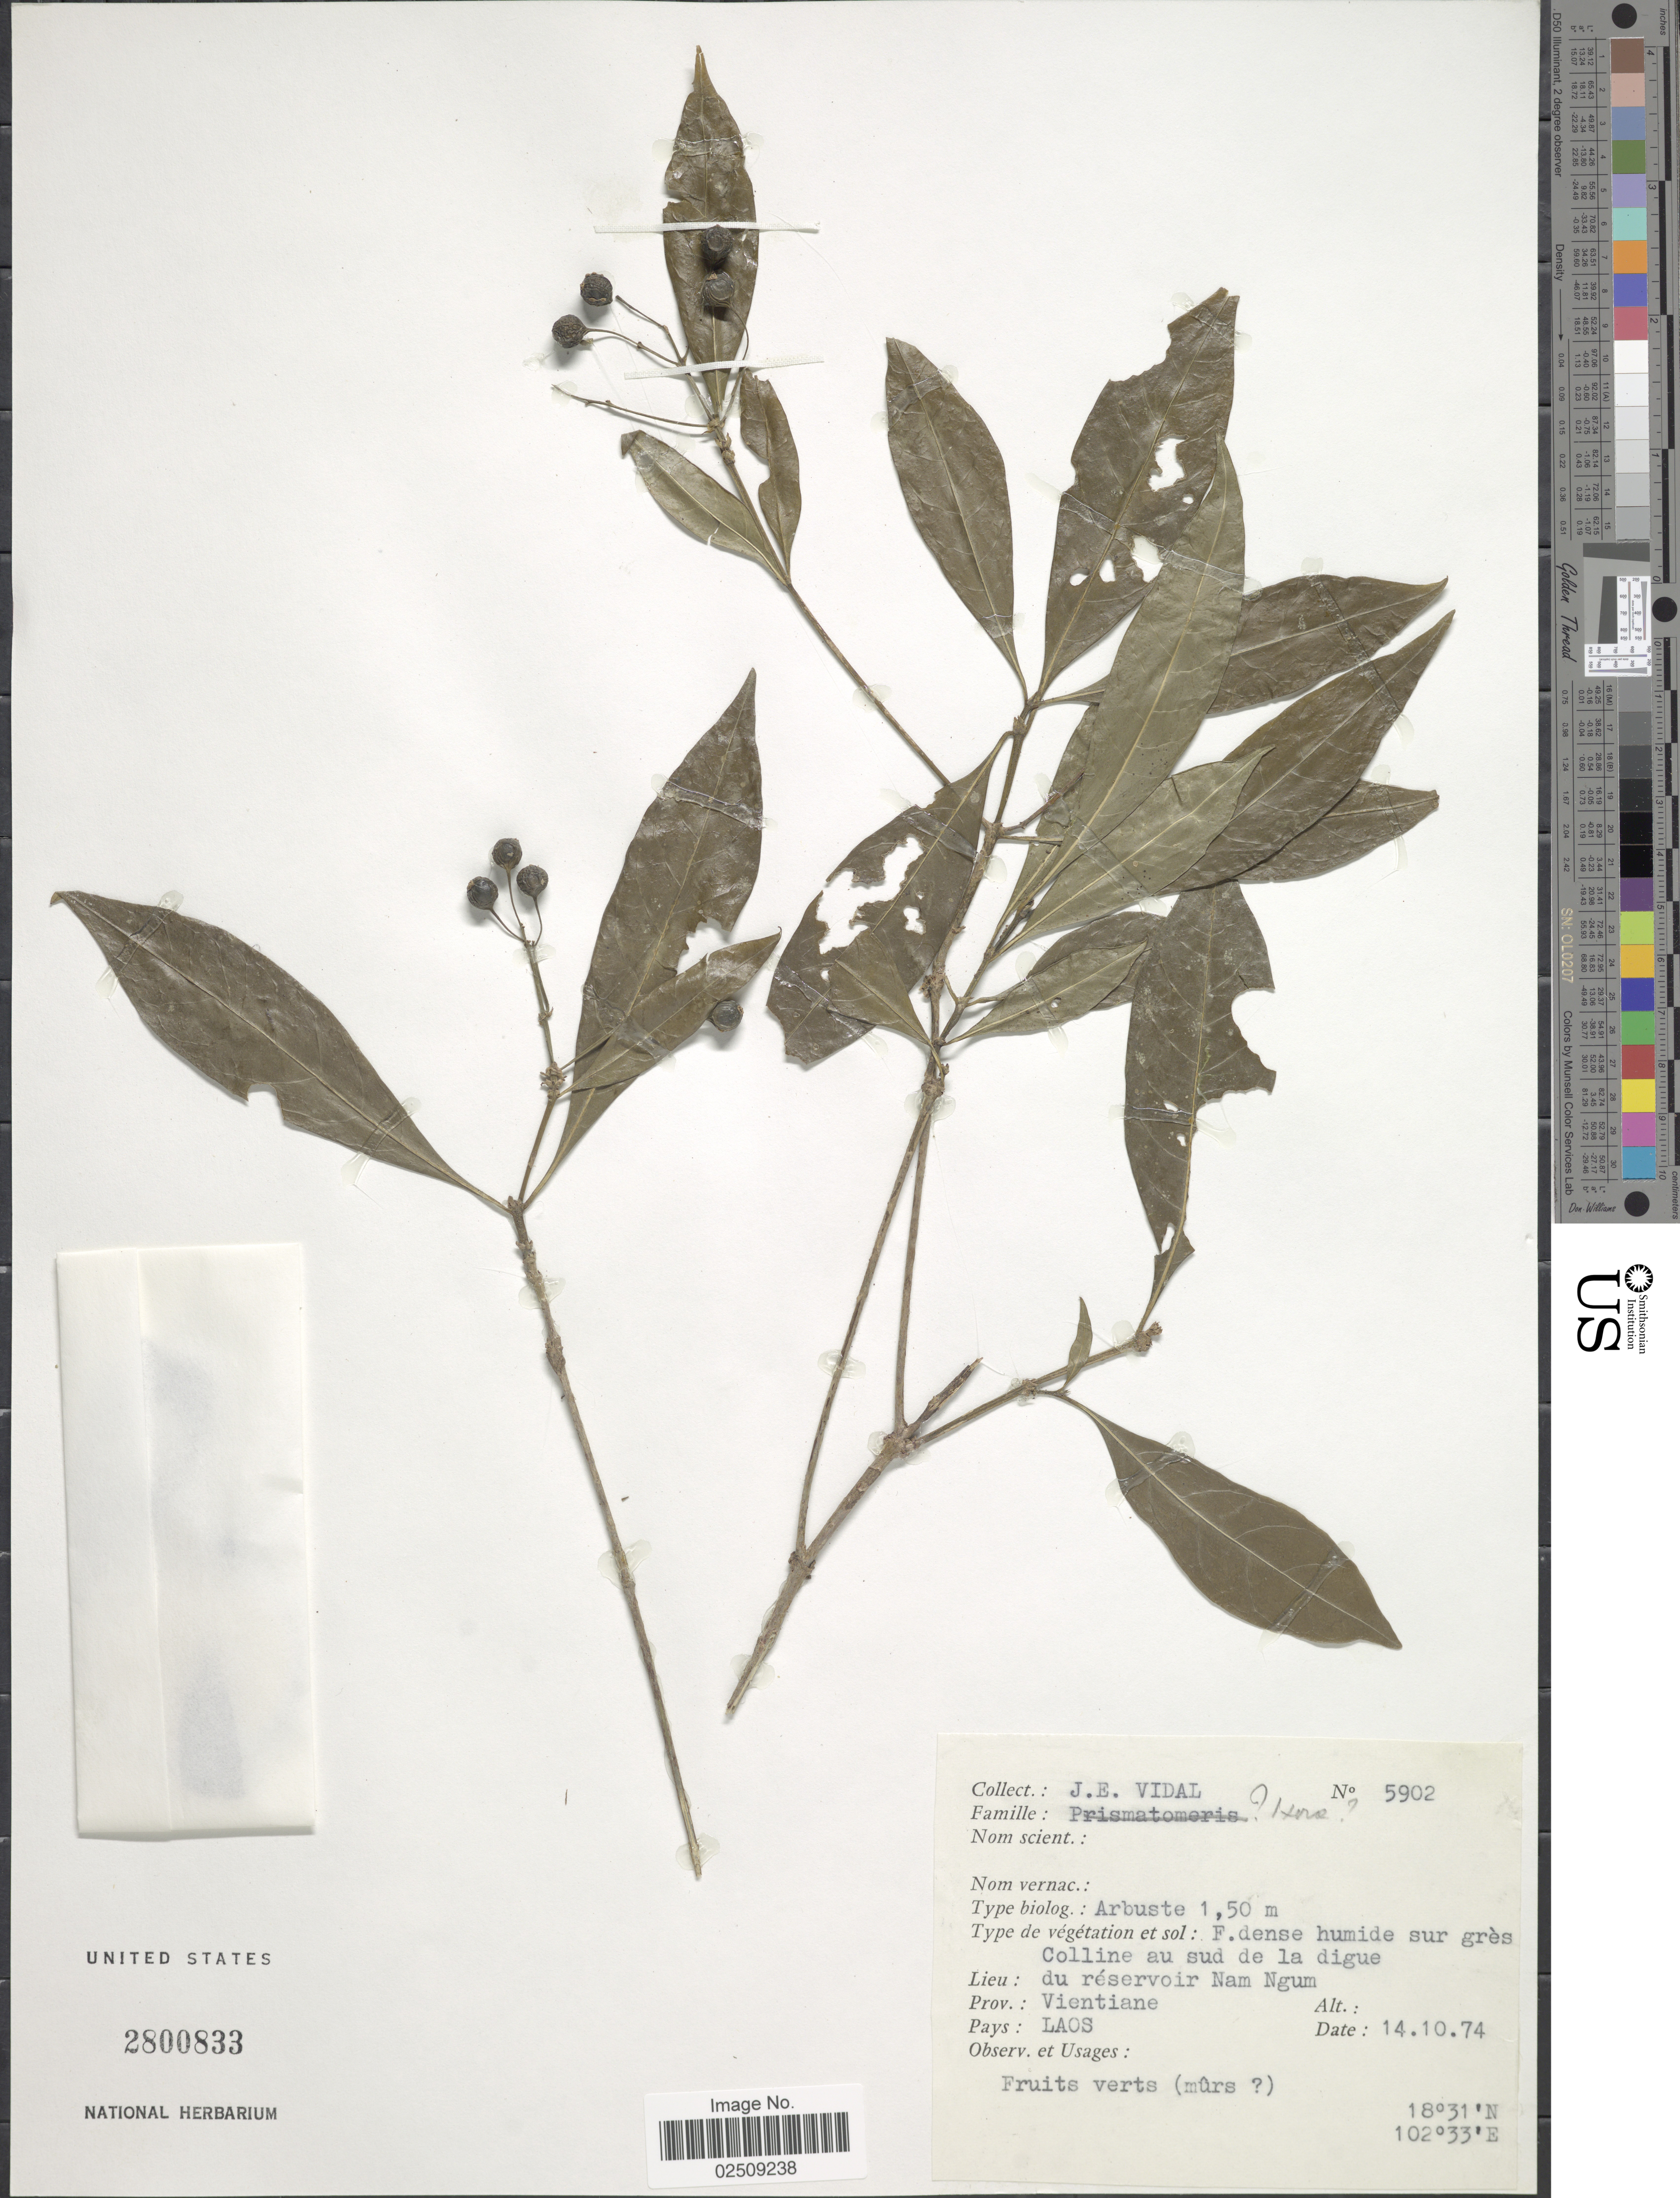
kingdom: Plantae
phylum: Tracheophyta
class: Magnoliopsida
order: Gentianales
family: Rubiaceae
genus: Ixora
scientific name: Ixora sp.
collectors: J. E. Vidal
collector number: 5902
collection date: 1974-10-14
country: Laos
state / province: Viangchan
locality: Vientiane, Colline au sud de la digue du reservoir Nam Ngum.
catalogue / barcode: US 2800833